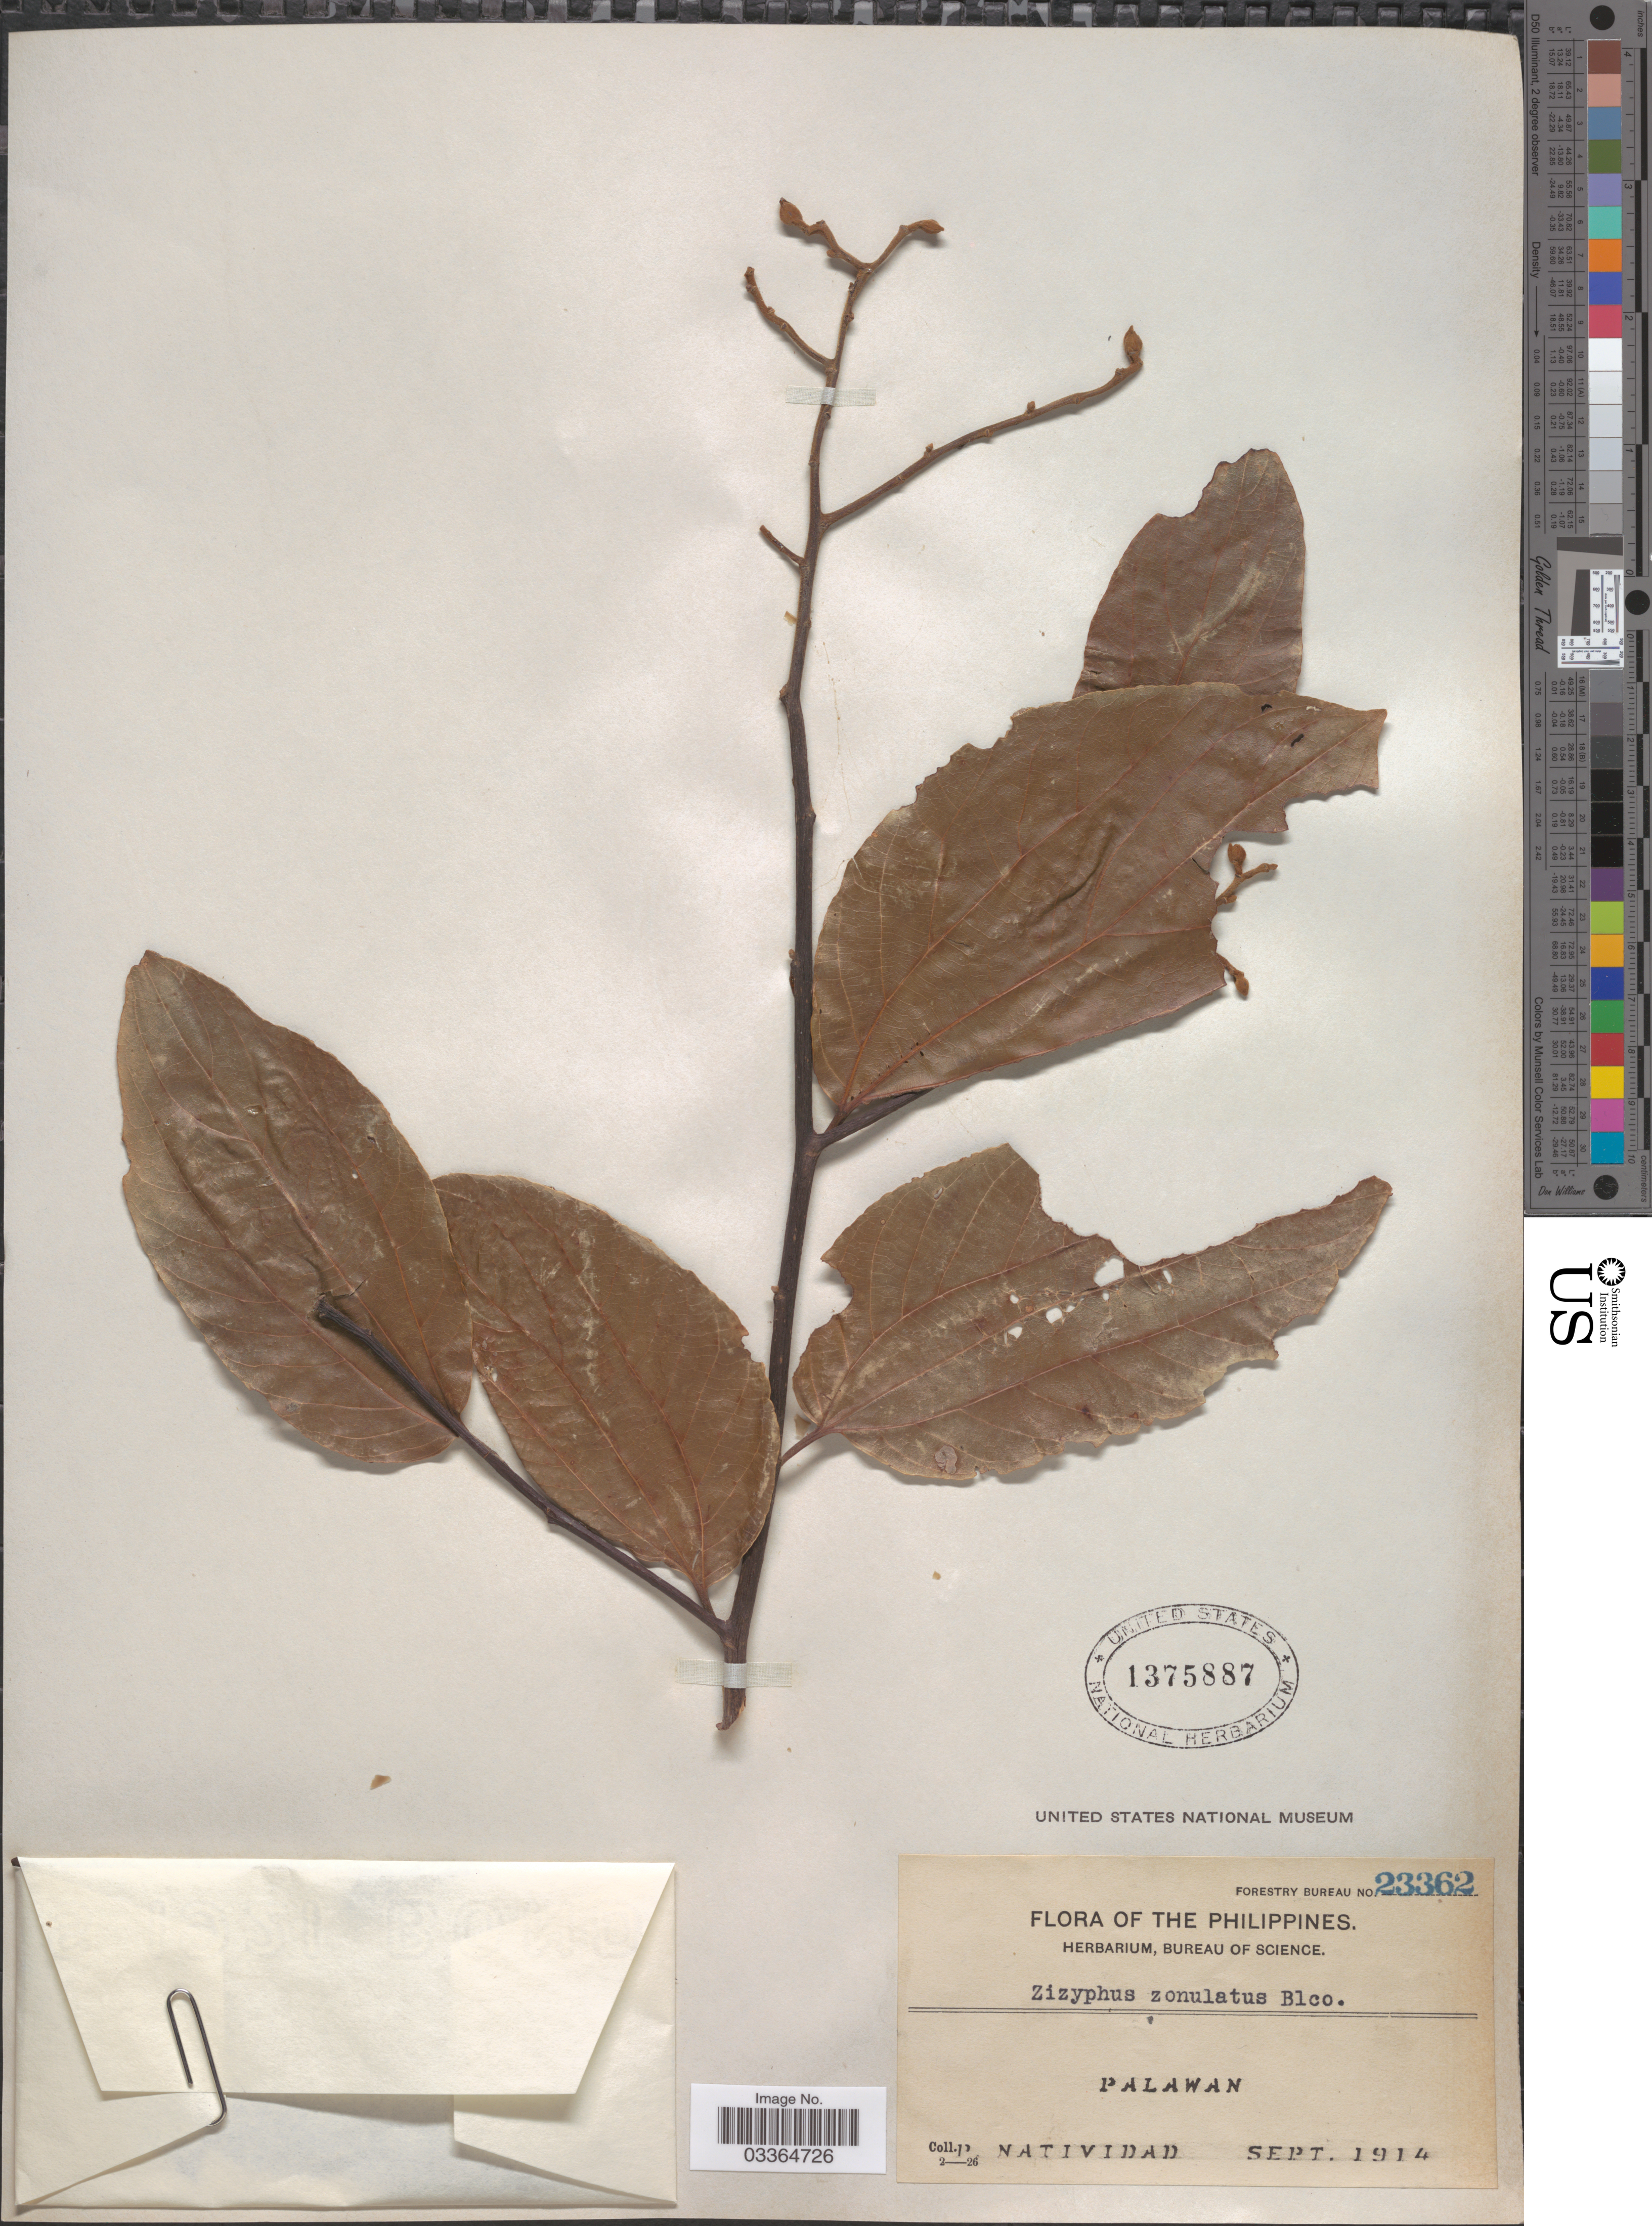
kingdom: Plantae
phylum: Tracheophyta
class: Magnoliopsida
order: Rosales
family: Rhamnaceae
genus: Ziziphus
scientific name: Ziziphus talanai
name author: (Blanco) Merr.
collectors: P. Natividad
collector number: Forestry Bureau 23362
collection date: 1914-09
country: Philippines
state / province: Mimaropa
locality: Palawan.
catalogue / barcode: US 1375887